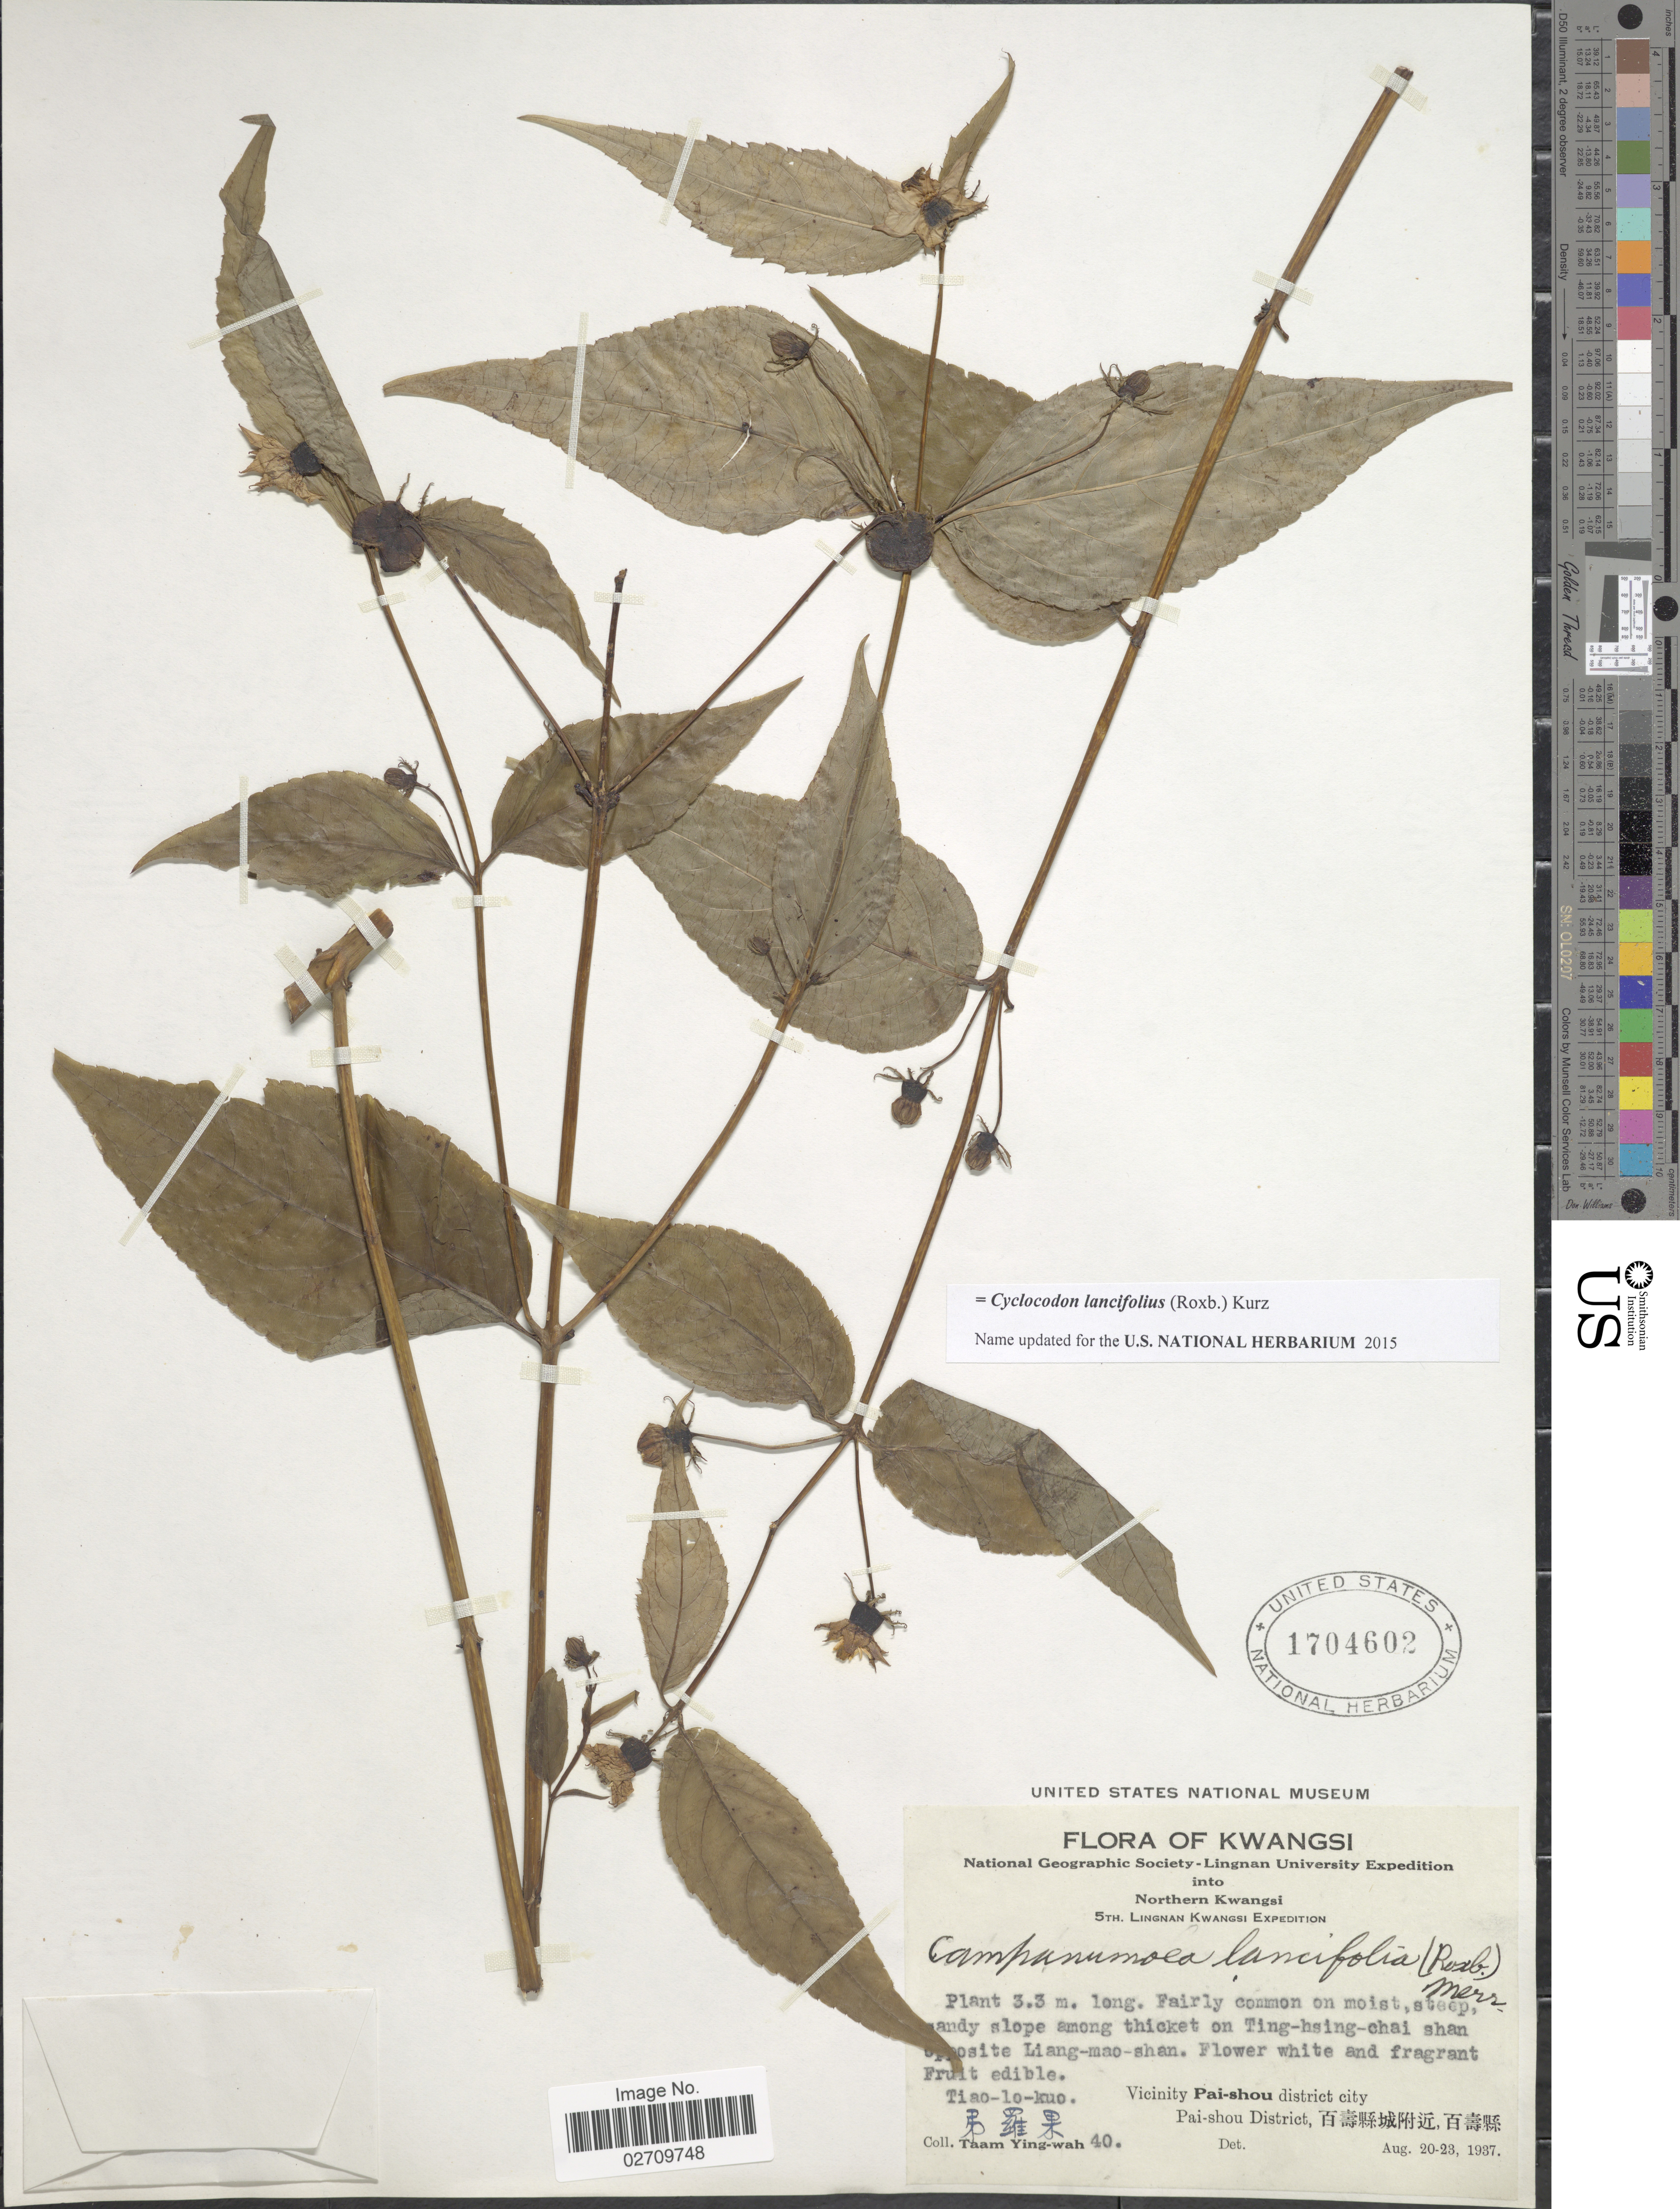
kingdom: Plantae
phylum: Tracheophyta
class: Magnoliopsida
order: Asterales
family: Campanulaceae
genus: Cyclocodon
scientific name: Cyclocodon lancifolius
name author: (Roxb.) Kurz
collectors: Y. W. Taam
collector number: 40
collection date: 1937-08-20/1937-08-23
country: China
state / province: Guangxi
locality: Kwangsi, Northern Kwangsi, on Ting-hsing-chai shan opposite Liang mao shan. Tiao lo kuo, Vicinity of Pai-shou district city, Pai shou District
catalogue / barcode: US 1704602